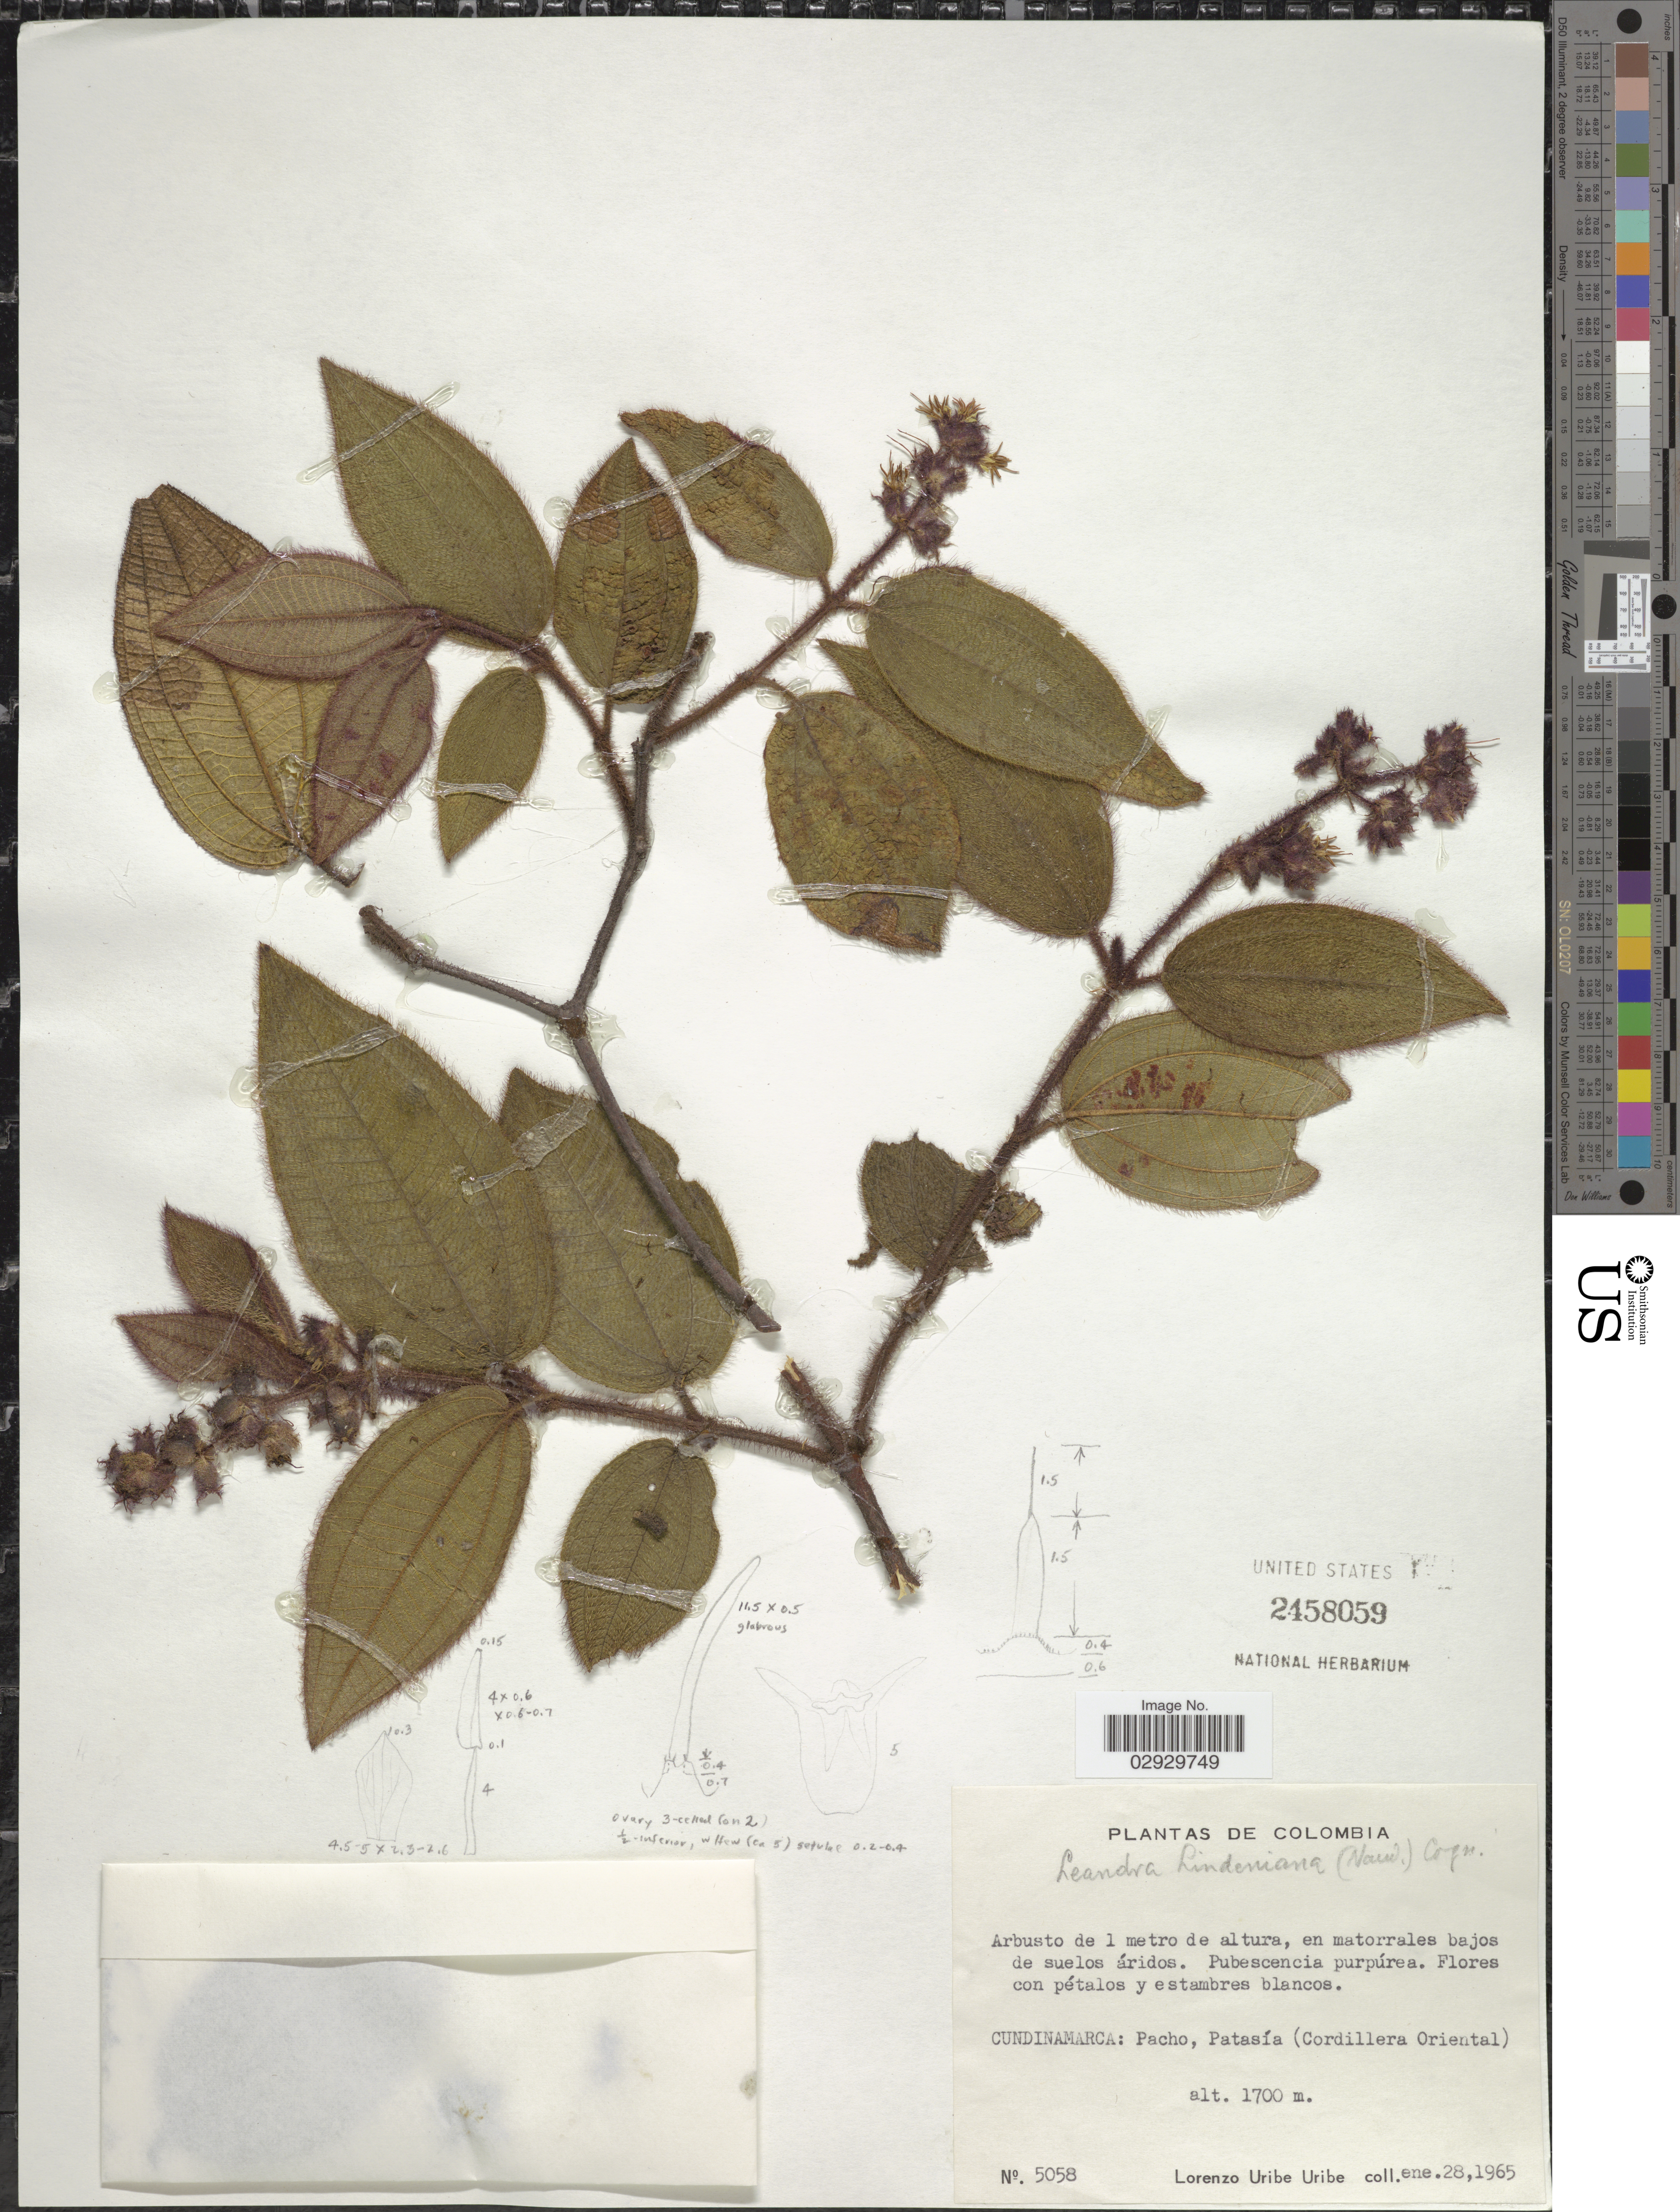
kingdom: Plantae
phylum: Tracheophyta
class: Magnoliopsida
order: Myrtales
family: Melastomataceae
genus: Leandra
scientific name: Leandra lindeniana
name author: (Naudin) Cogn.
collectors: L. Uribe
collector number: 5058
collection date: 1965-01-28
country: Colombia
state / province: Cundinamarca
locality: Pacho, Patasía (Cordillera Oriental).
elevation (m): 1700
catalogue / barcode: US 2458059